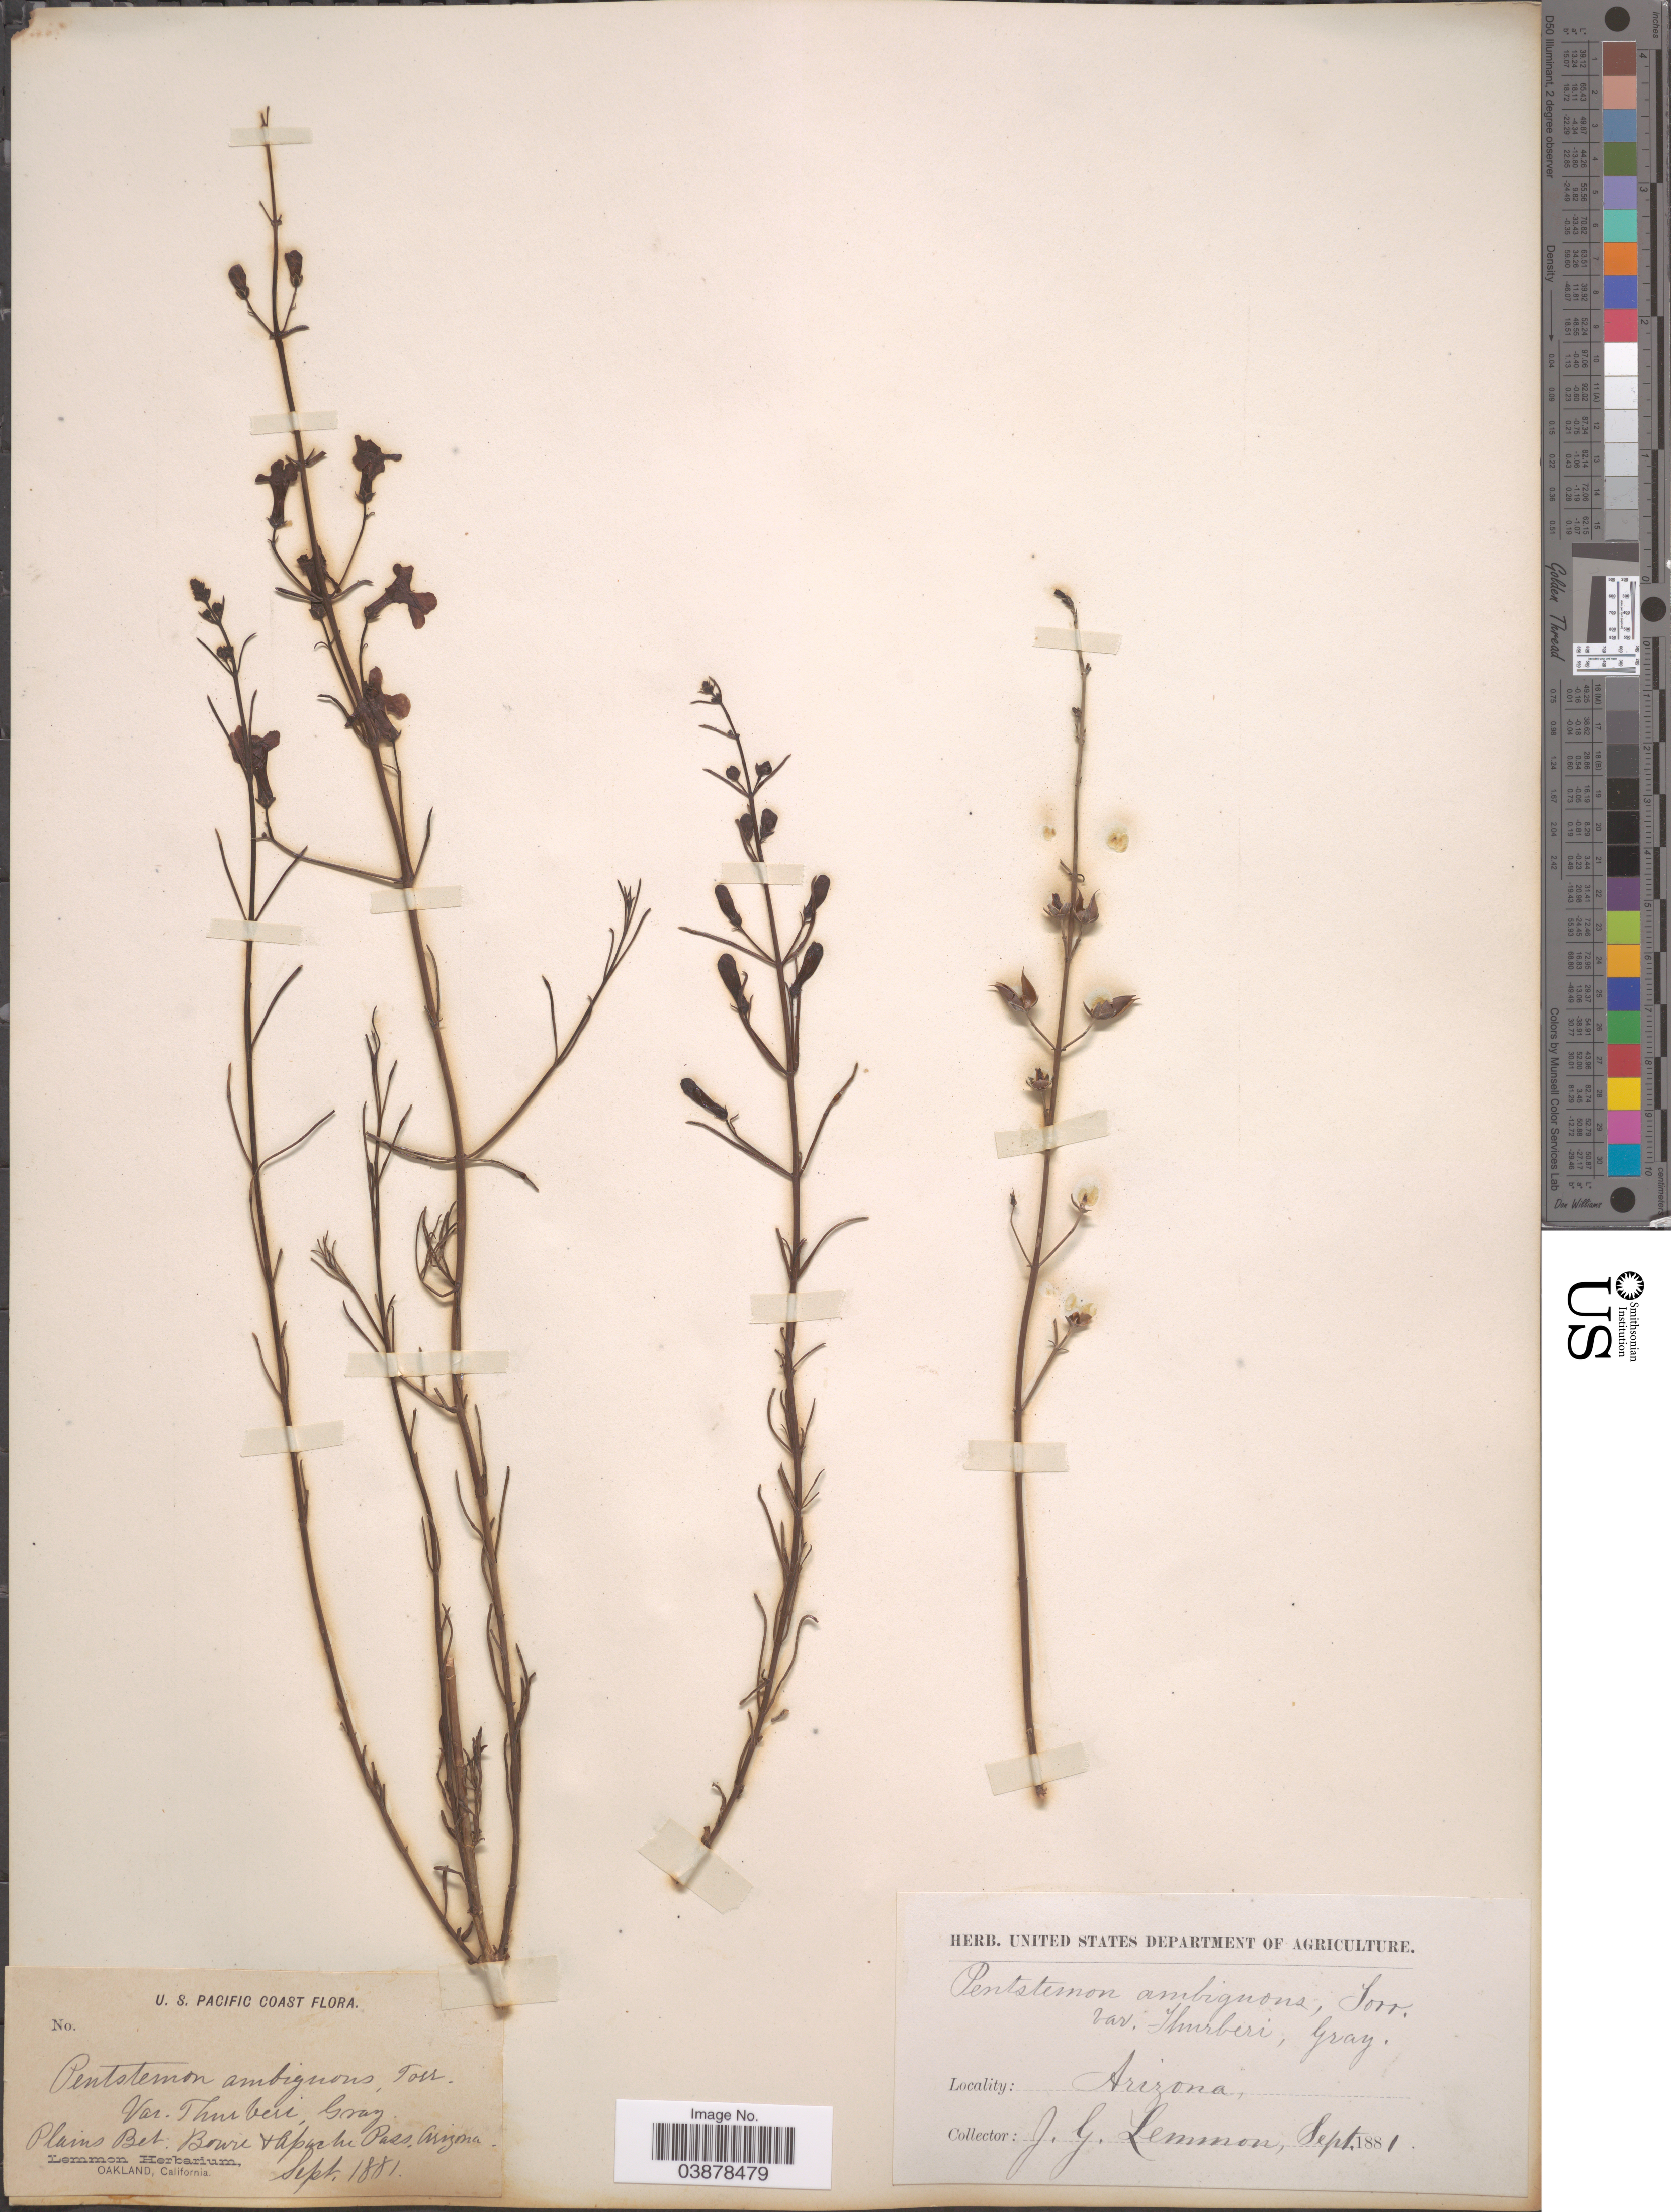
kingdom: Plantae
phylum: Tracheophyta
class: Magnoliopsida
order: Lamiales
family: Plantaginaceae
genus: Penstemon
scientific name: Penstemon thurberi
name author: Torr.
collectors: J. Lemmon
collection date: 1881-09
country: United States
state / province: Arizona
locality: U. S. Pacific Coast. Plains Bet: Bowie & Apache Pass.